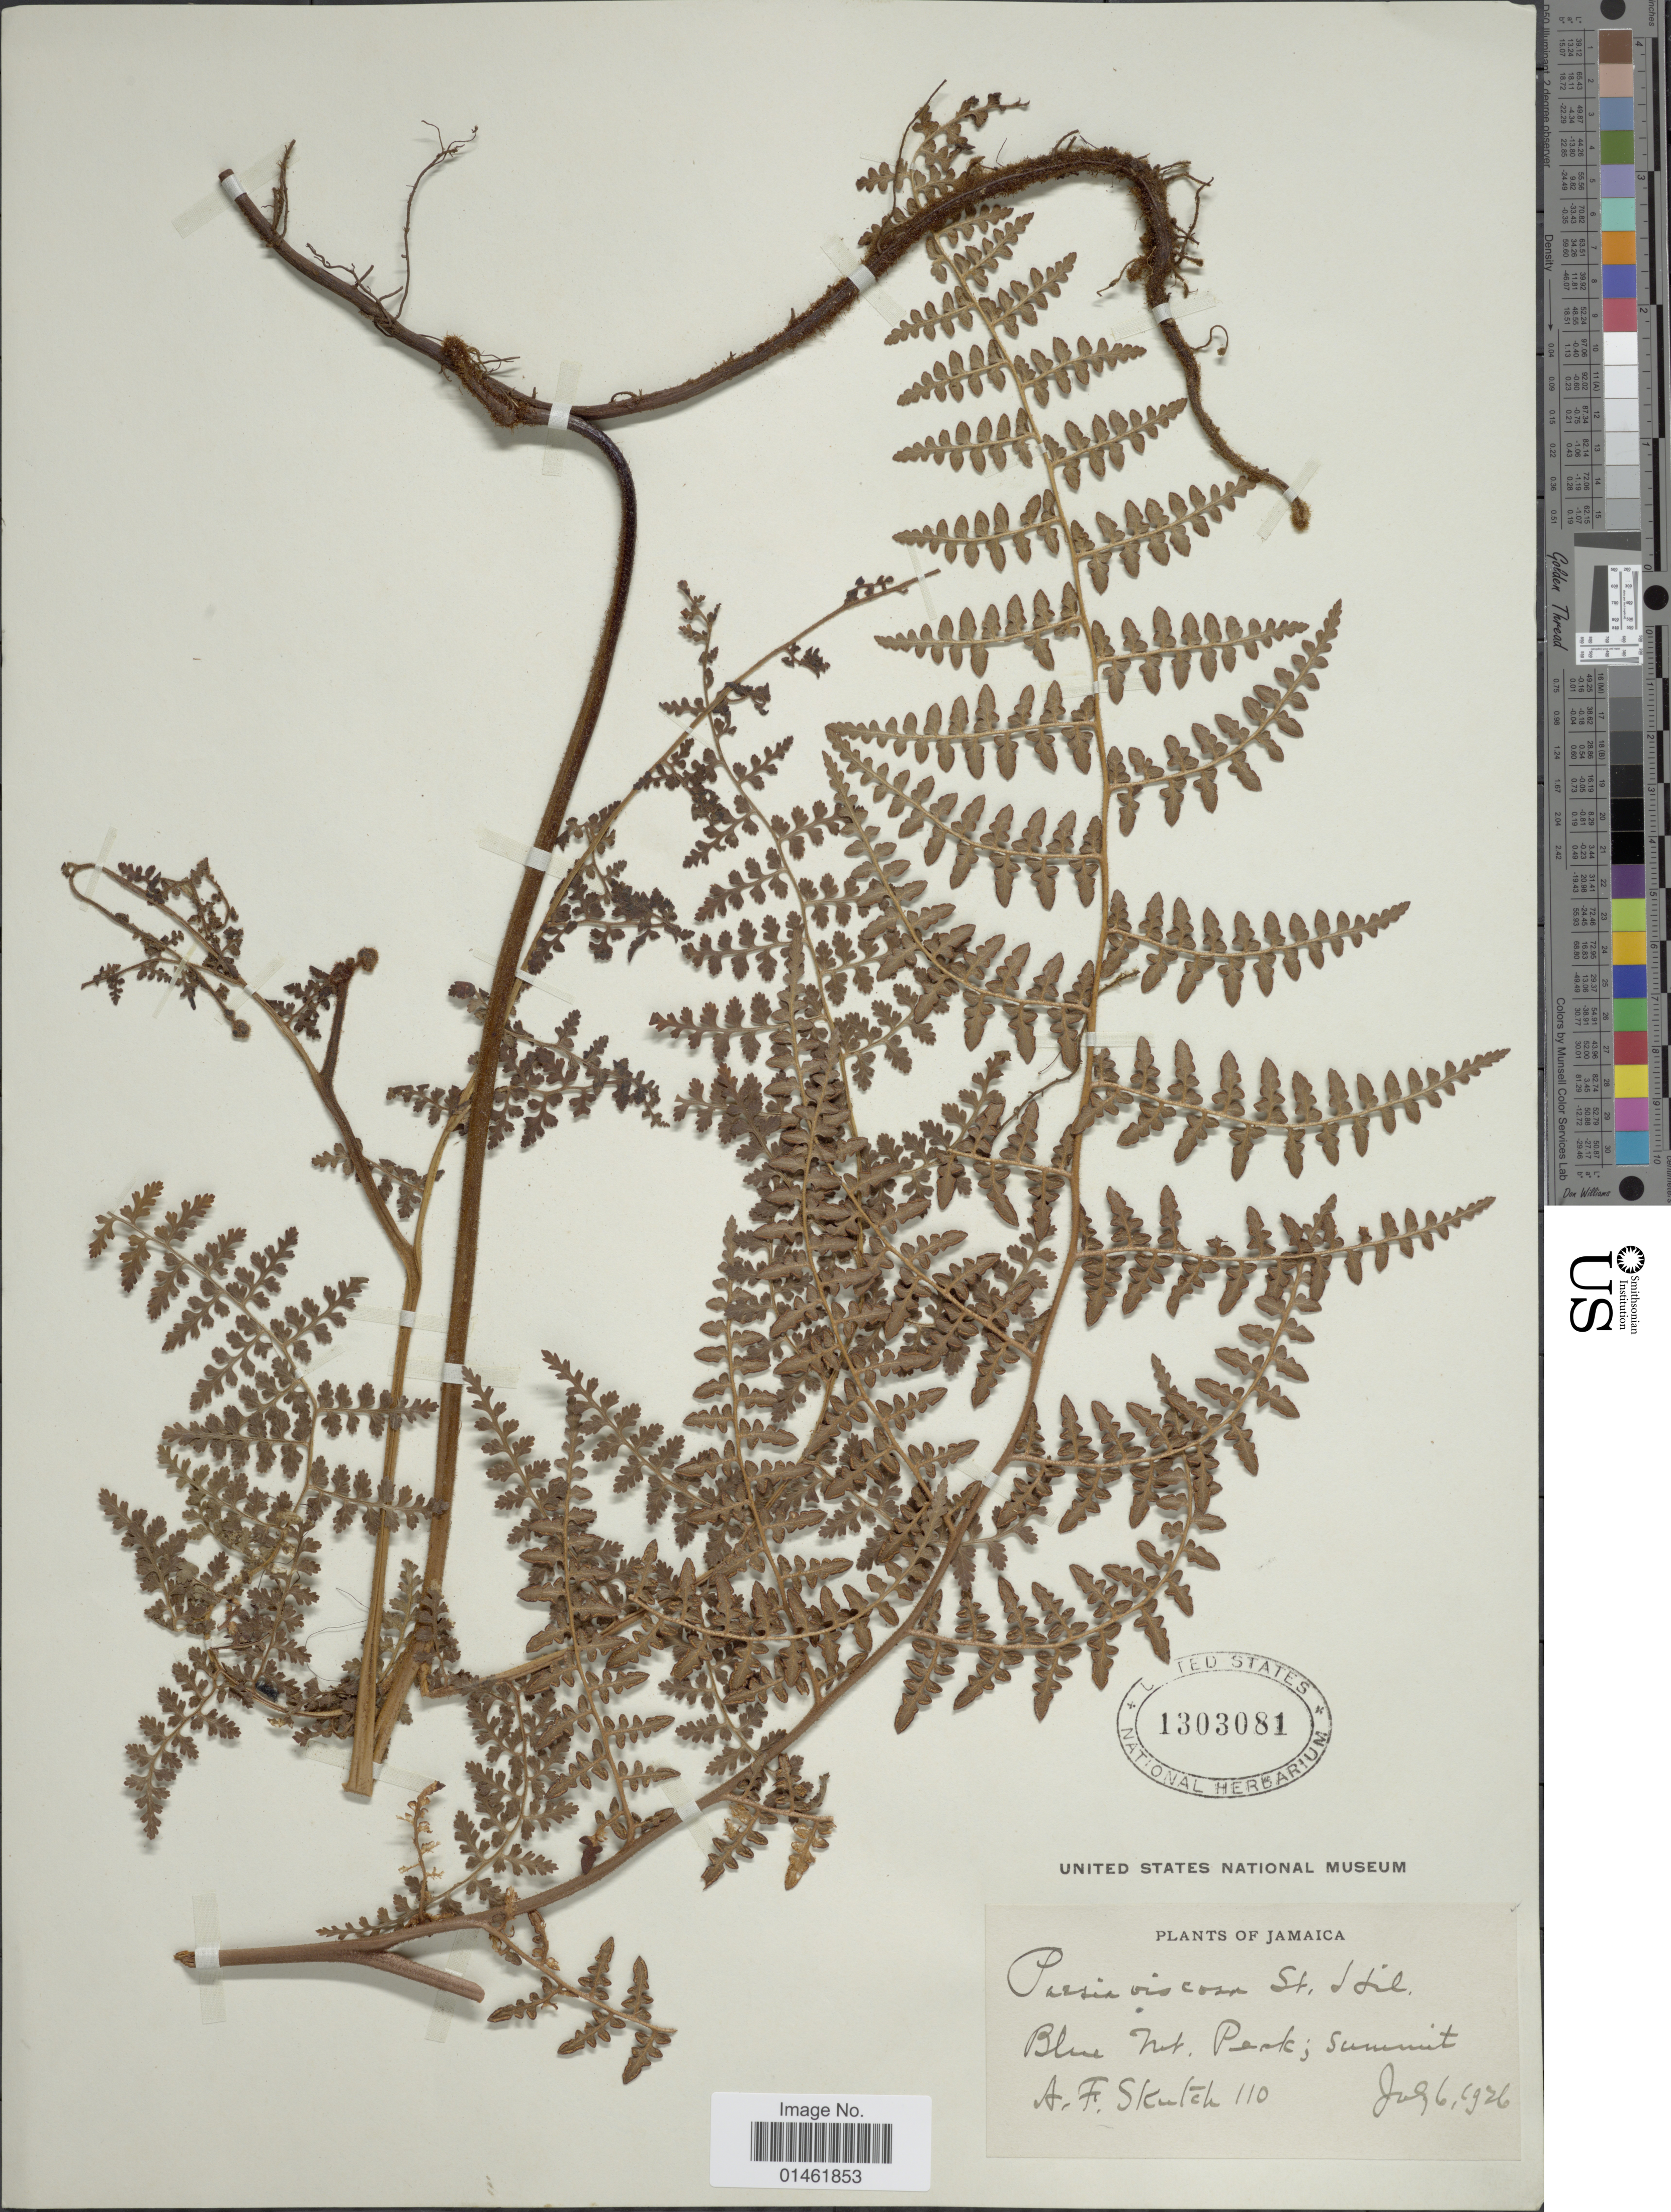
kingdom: Plantae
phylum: Tracheophyta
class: Polypodiopsida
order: Polypodiales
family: Dennstaedtiaceae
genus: Paesia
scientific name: Paesia glandulosa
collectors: A. F. Skutch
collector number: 110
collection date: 1926-07-06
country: Jamaica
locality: Blue Mt. Peak, summit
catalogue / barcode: US 1303081